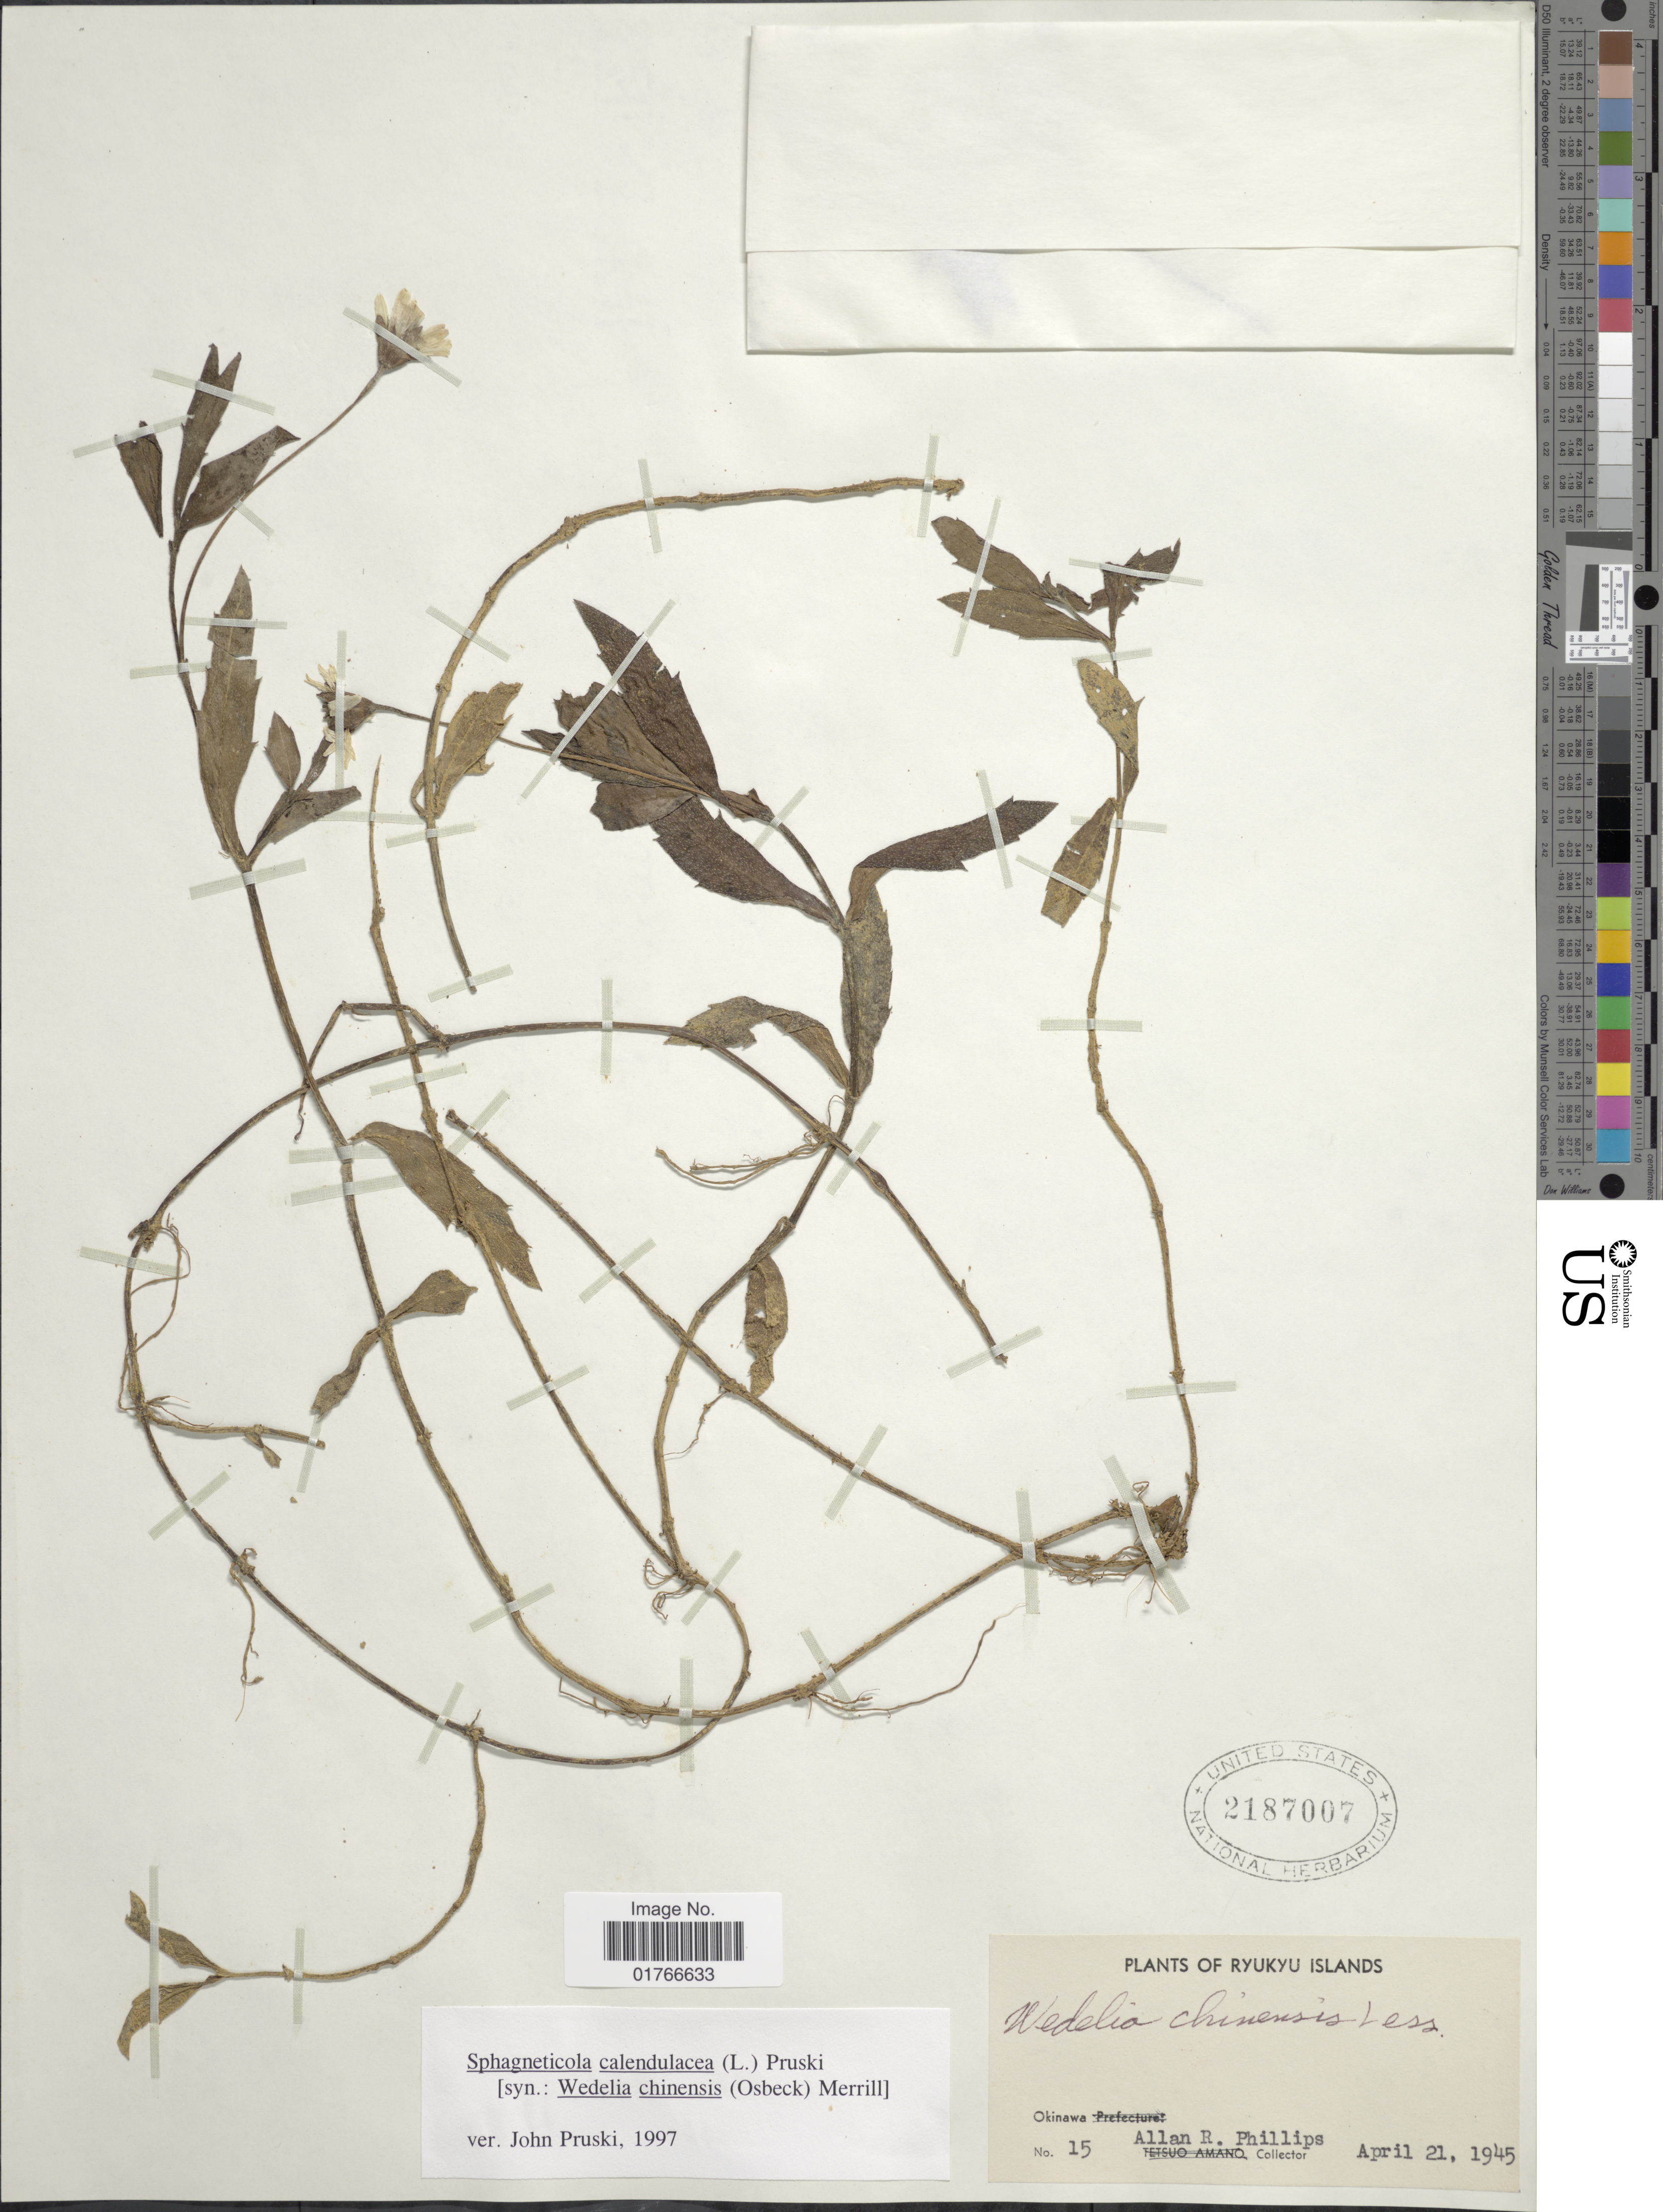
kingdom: Plantae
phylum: Tracheophyta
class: Magnoliopsida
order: Asterales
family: Asteraceae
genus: Sphagneticola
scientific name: Sphagneticola calendulacea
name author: (L.) Pruski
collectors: A. R. Phillips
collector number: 15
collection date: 1945-04-21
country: Japan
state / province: Okinawa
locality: Ryukyu Islands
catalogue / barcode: US 2187007